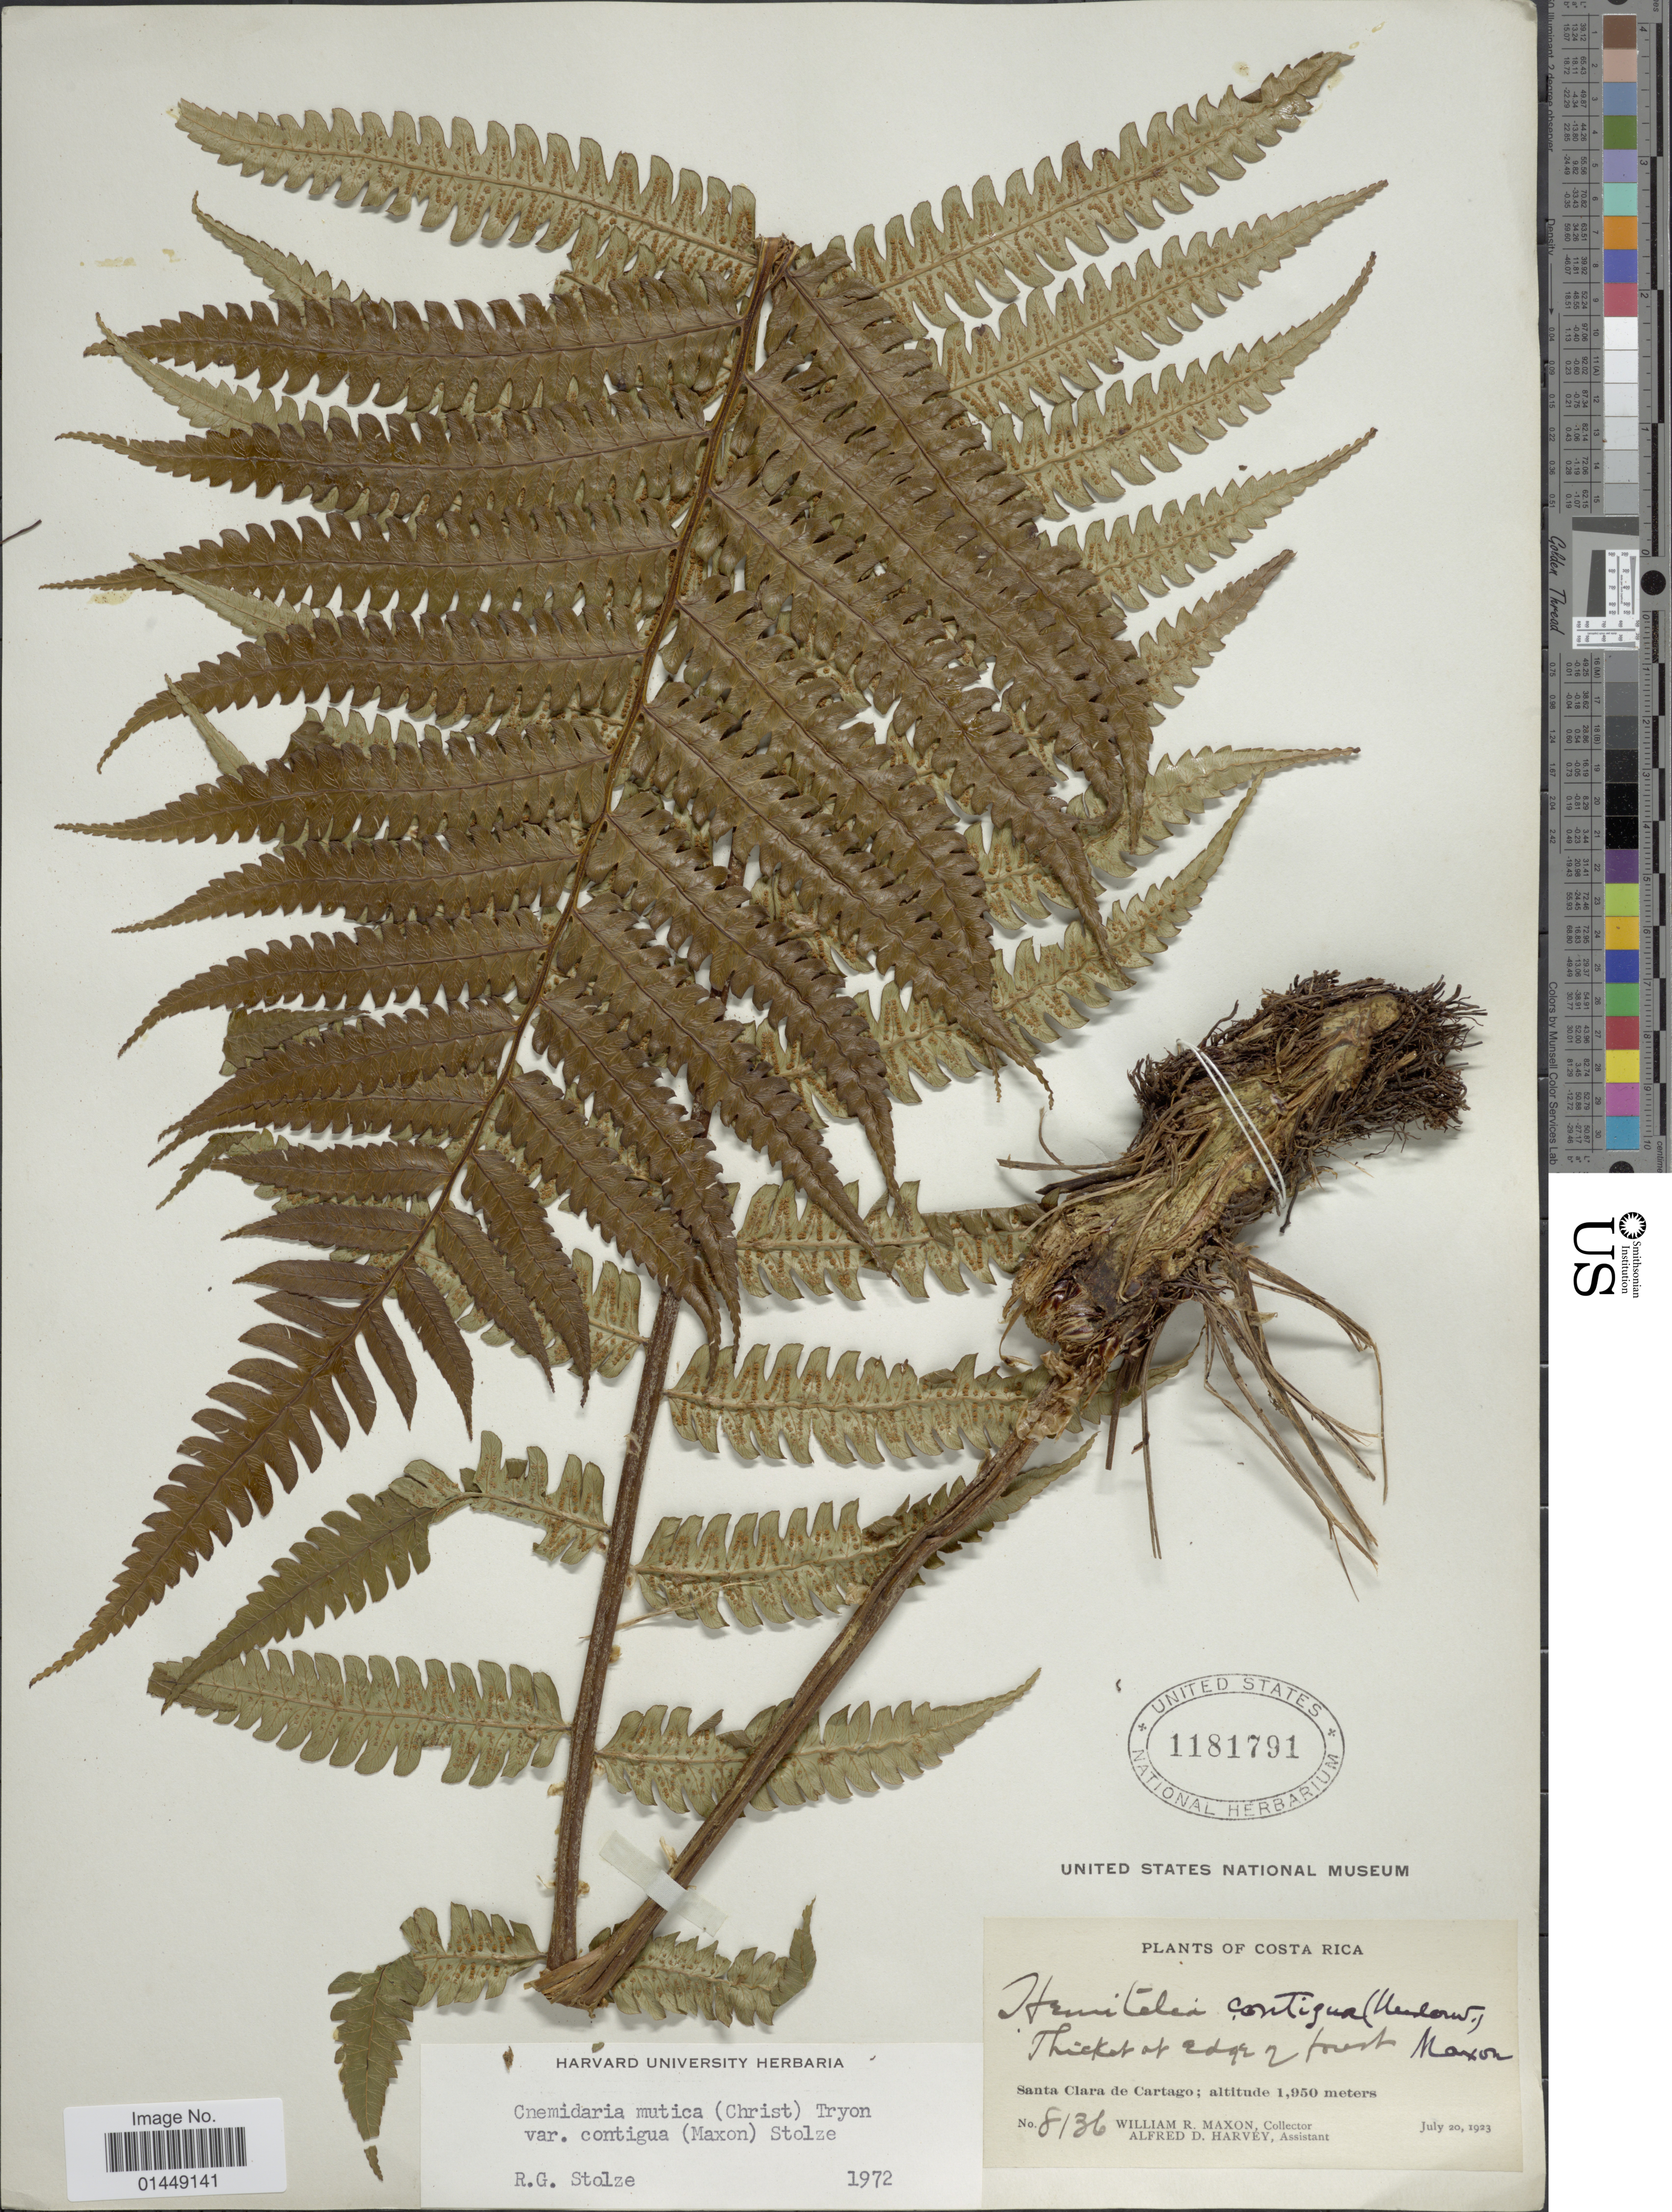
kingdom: Plantae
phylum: Tracheophyta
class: Polypodiopsida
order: Cyatheales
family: Cyatheaceae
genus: Cyathea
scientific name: Cyathea mutica var. contigua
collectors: W. R. Maxon & A. D. Harvey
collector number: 8136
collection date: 1923-07-20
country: Costa Rica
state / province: Cartago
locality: Santa Clara de Cartago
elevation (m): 1950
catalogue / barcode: US 1181791